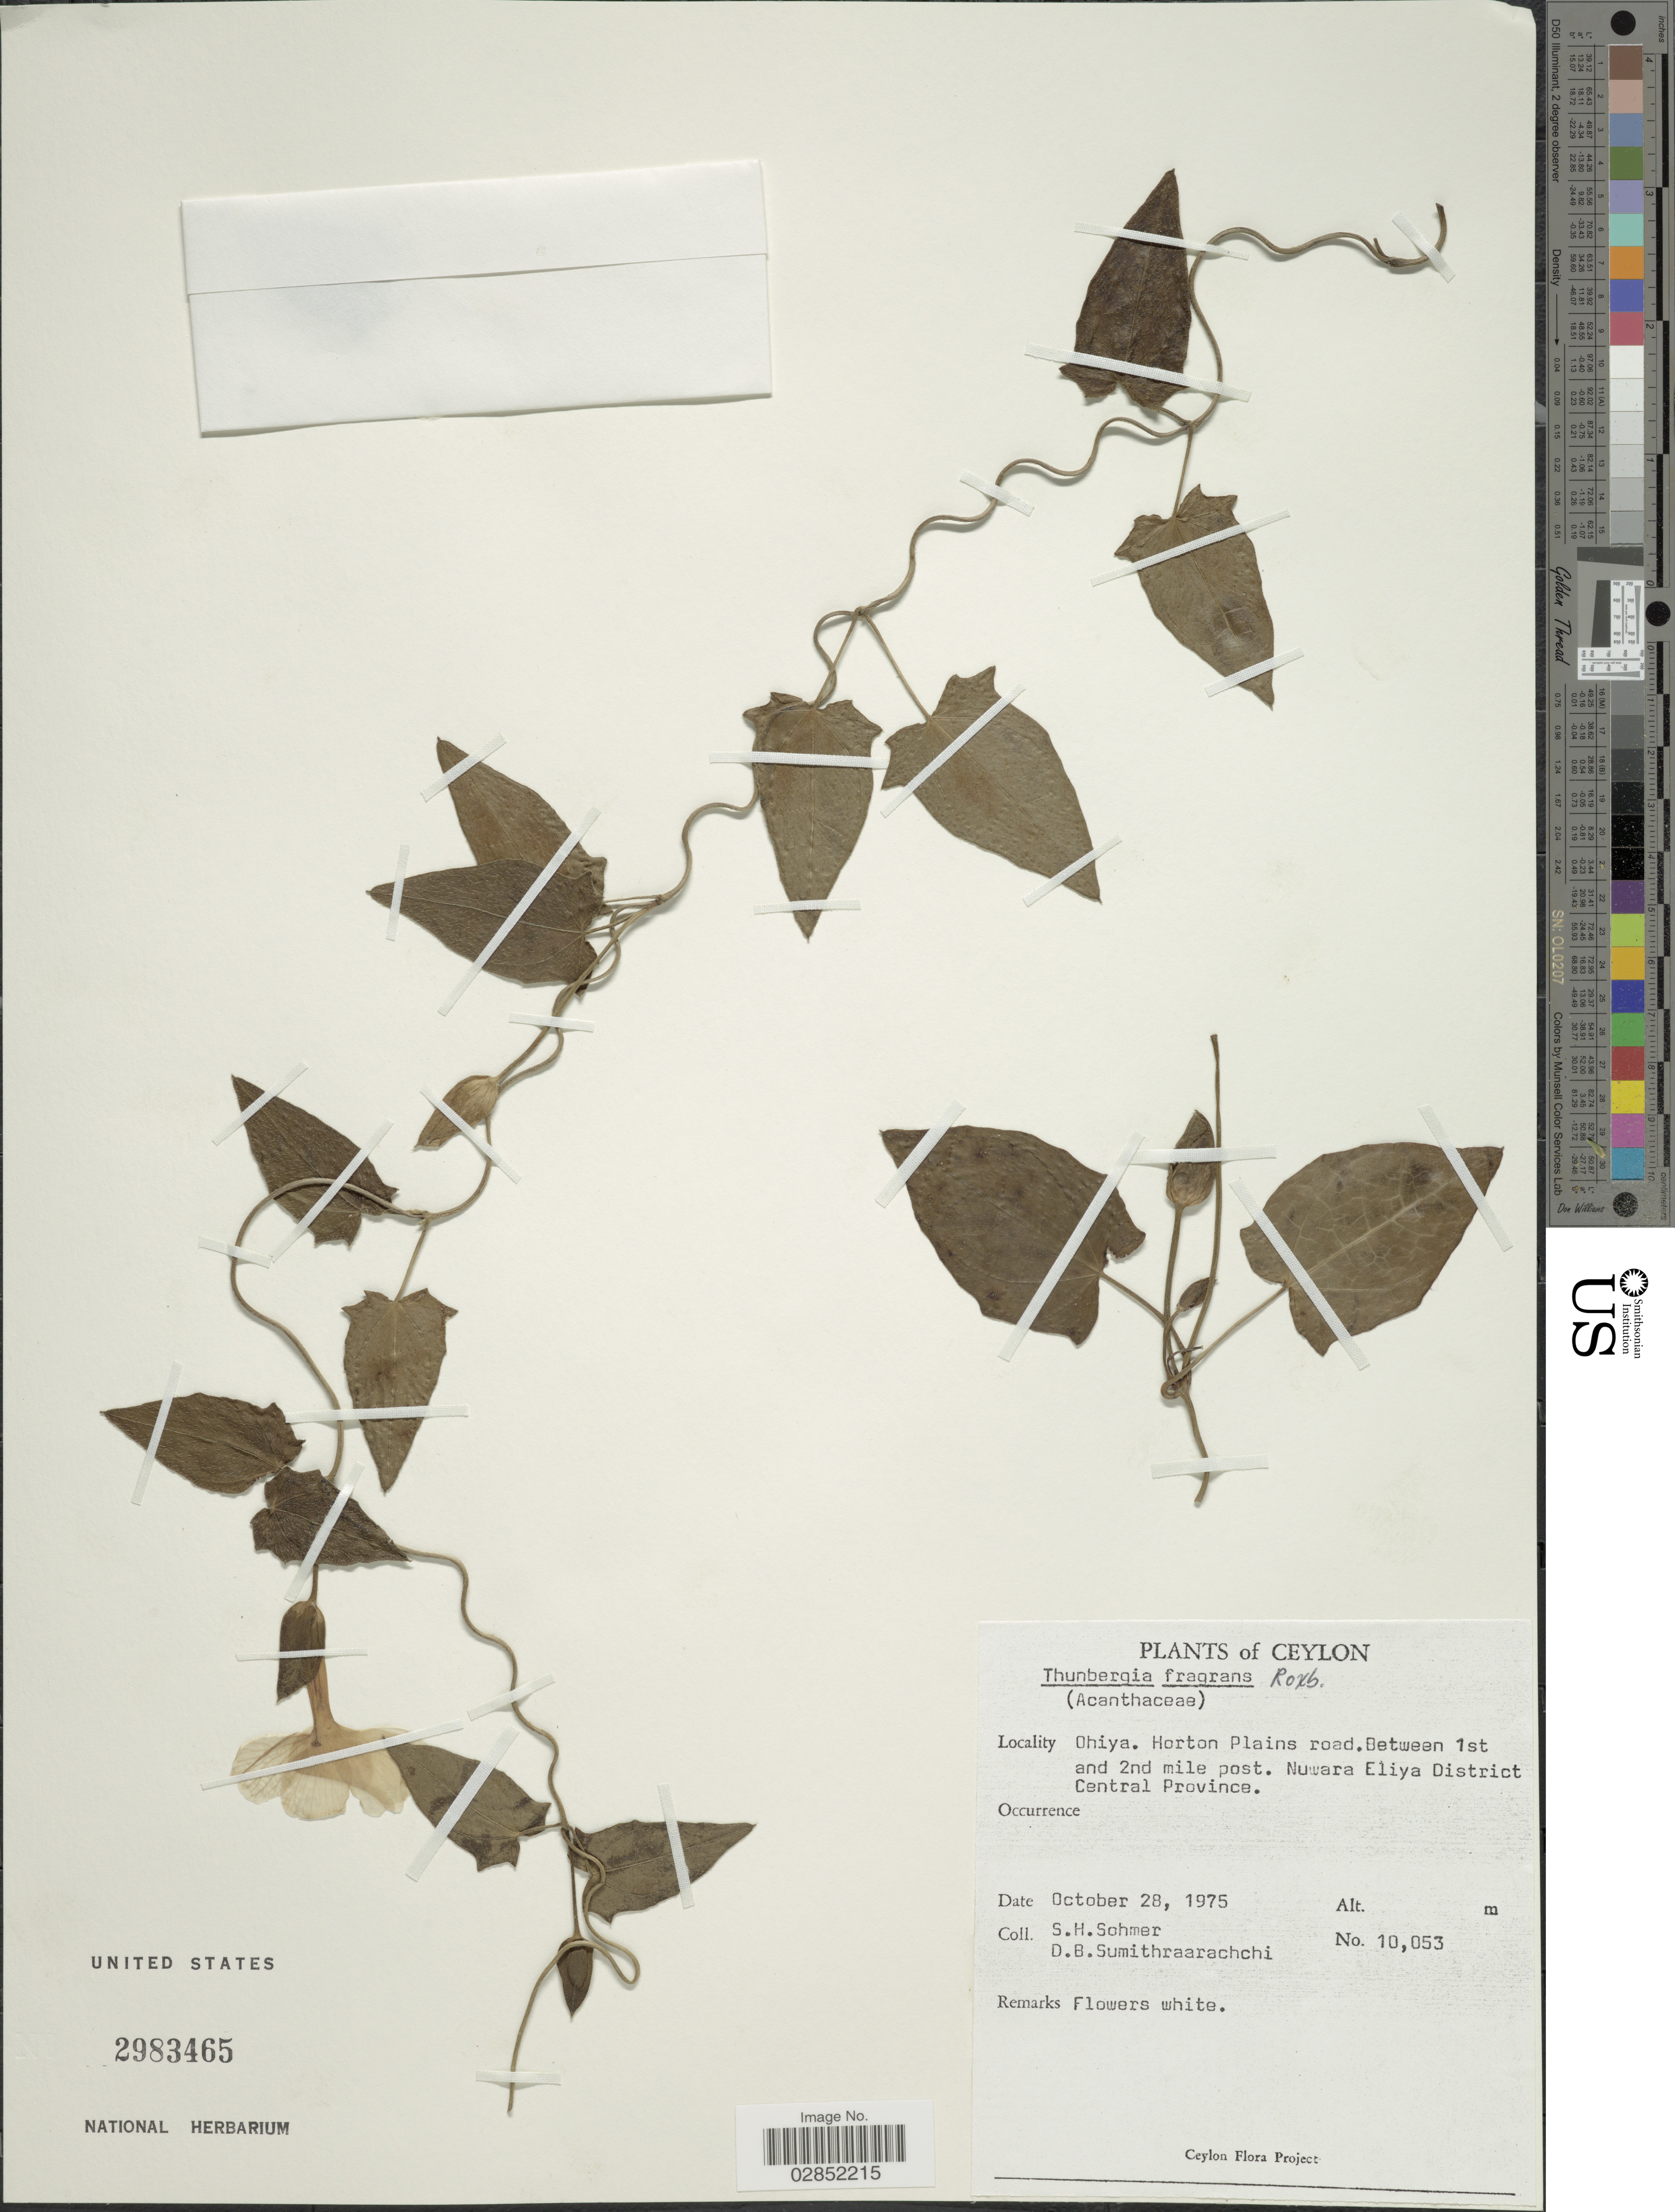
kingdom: Plantae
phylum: Tracheophyta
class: Magnoliopsida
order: Lamiales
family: Acanthaceae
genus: Thunbergia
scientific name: Thunbergia fragrans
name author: Roxb.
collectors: S. H. Sohmer & D. B. Sumithraarachchi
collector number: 10053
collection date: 1975-10-28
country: Sri Lanka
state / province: Central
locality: Ceylon. Ohiya. Horton Plains road. Between 1st and 2nd mile post. Nuwara Eliya District.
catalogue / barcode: US 2983465